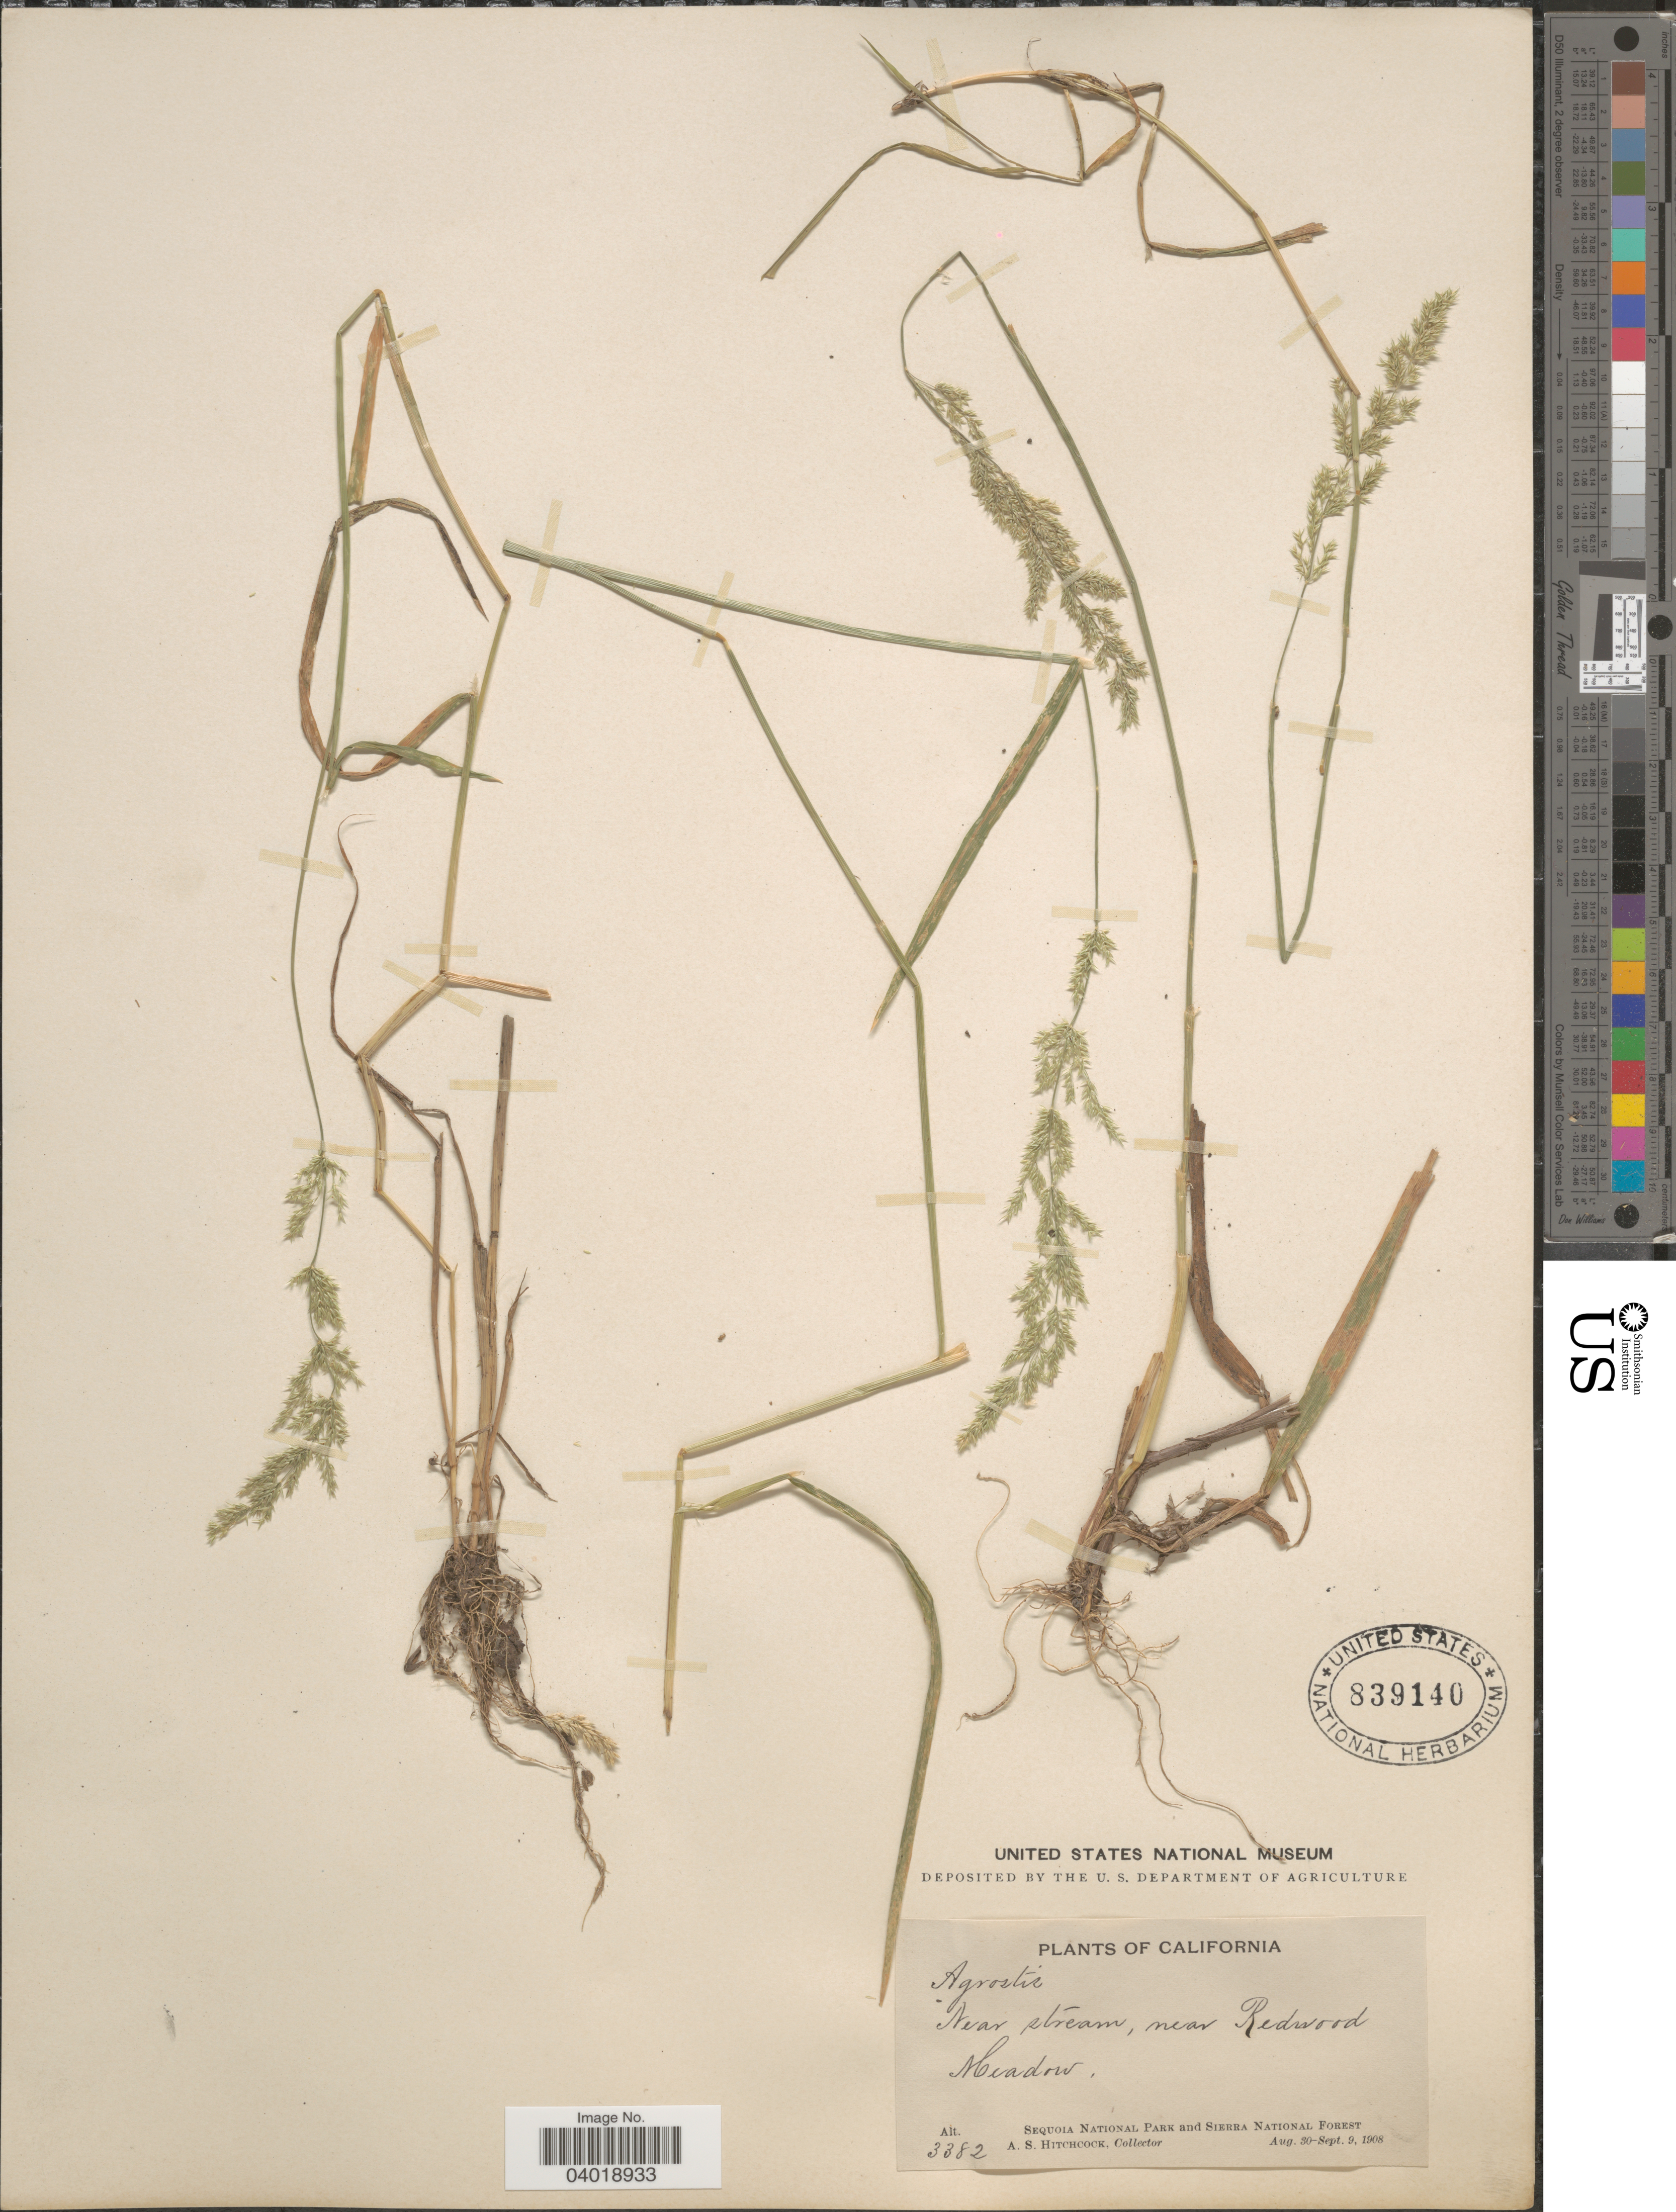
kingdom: Plantae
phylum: Tracheophyta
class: Liliopsida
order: Poales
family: Poaceae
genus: Agrostis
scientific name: Agrostis exarata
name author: Trin.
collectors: A. S. Hitchcock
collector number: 3382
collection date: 1908-08-30/1908-09-09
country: United States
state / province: California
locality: Near stream, near Redwood Meadow, Sequoia National Park and Sierra National Forest.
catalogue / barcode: US 839140